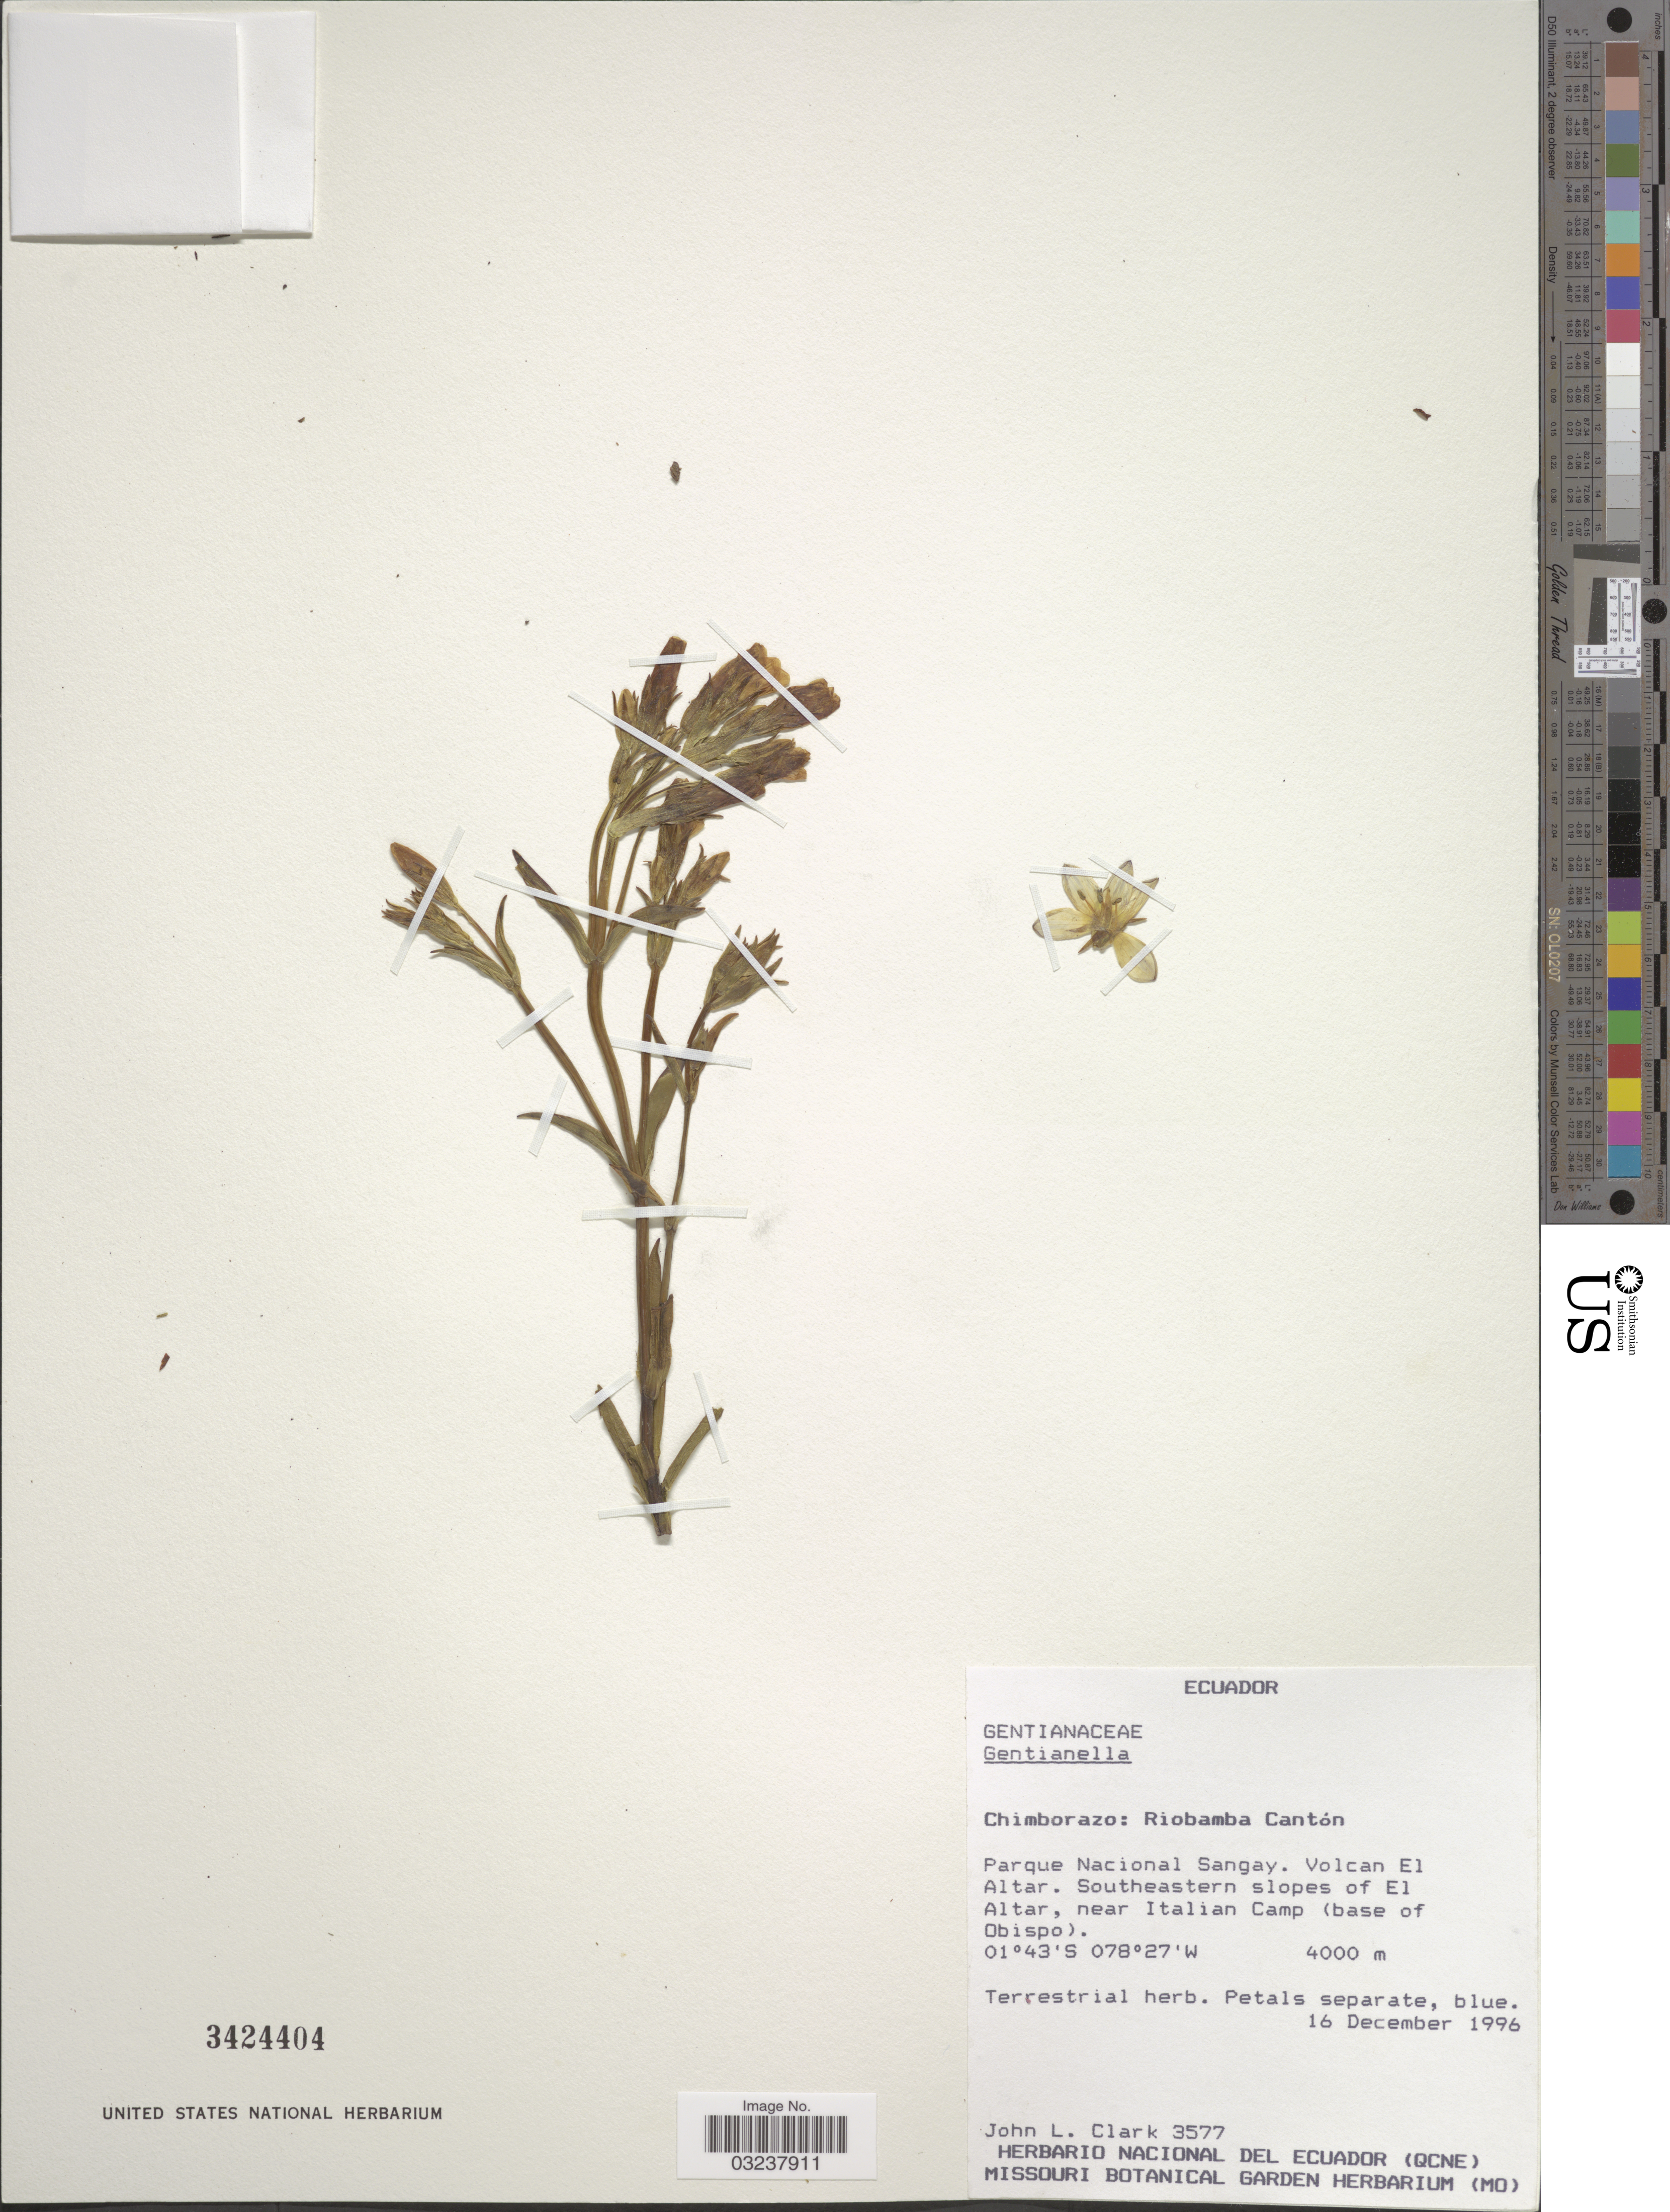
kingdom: Plantae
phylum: Tracheophyta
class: Magnoliopsida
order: Gentianales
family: Gentianaceae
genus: Gentianella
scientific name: Gentianella sp.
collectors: J. L. Clark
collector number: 3577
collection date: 1996-12-16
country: Ecuador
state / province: Chimborazo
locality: Riobamba Cantón. Parque Nacional Sangay. Volcan El Altar. Southeastern slopes of El Altar, near Italian Camp (base of Obispo).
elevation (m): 4000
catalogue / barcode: US 3424404